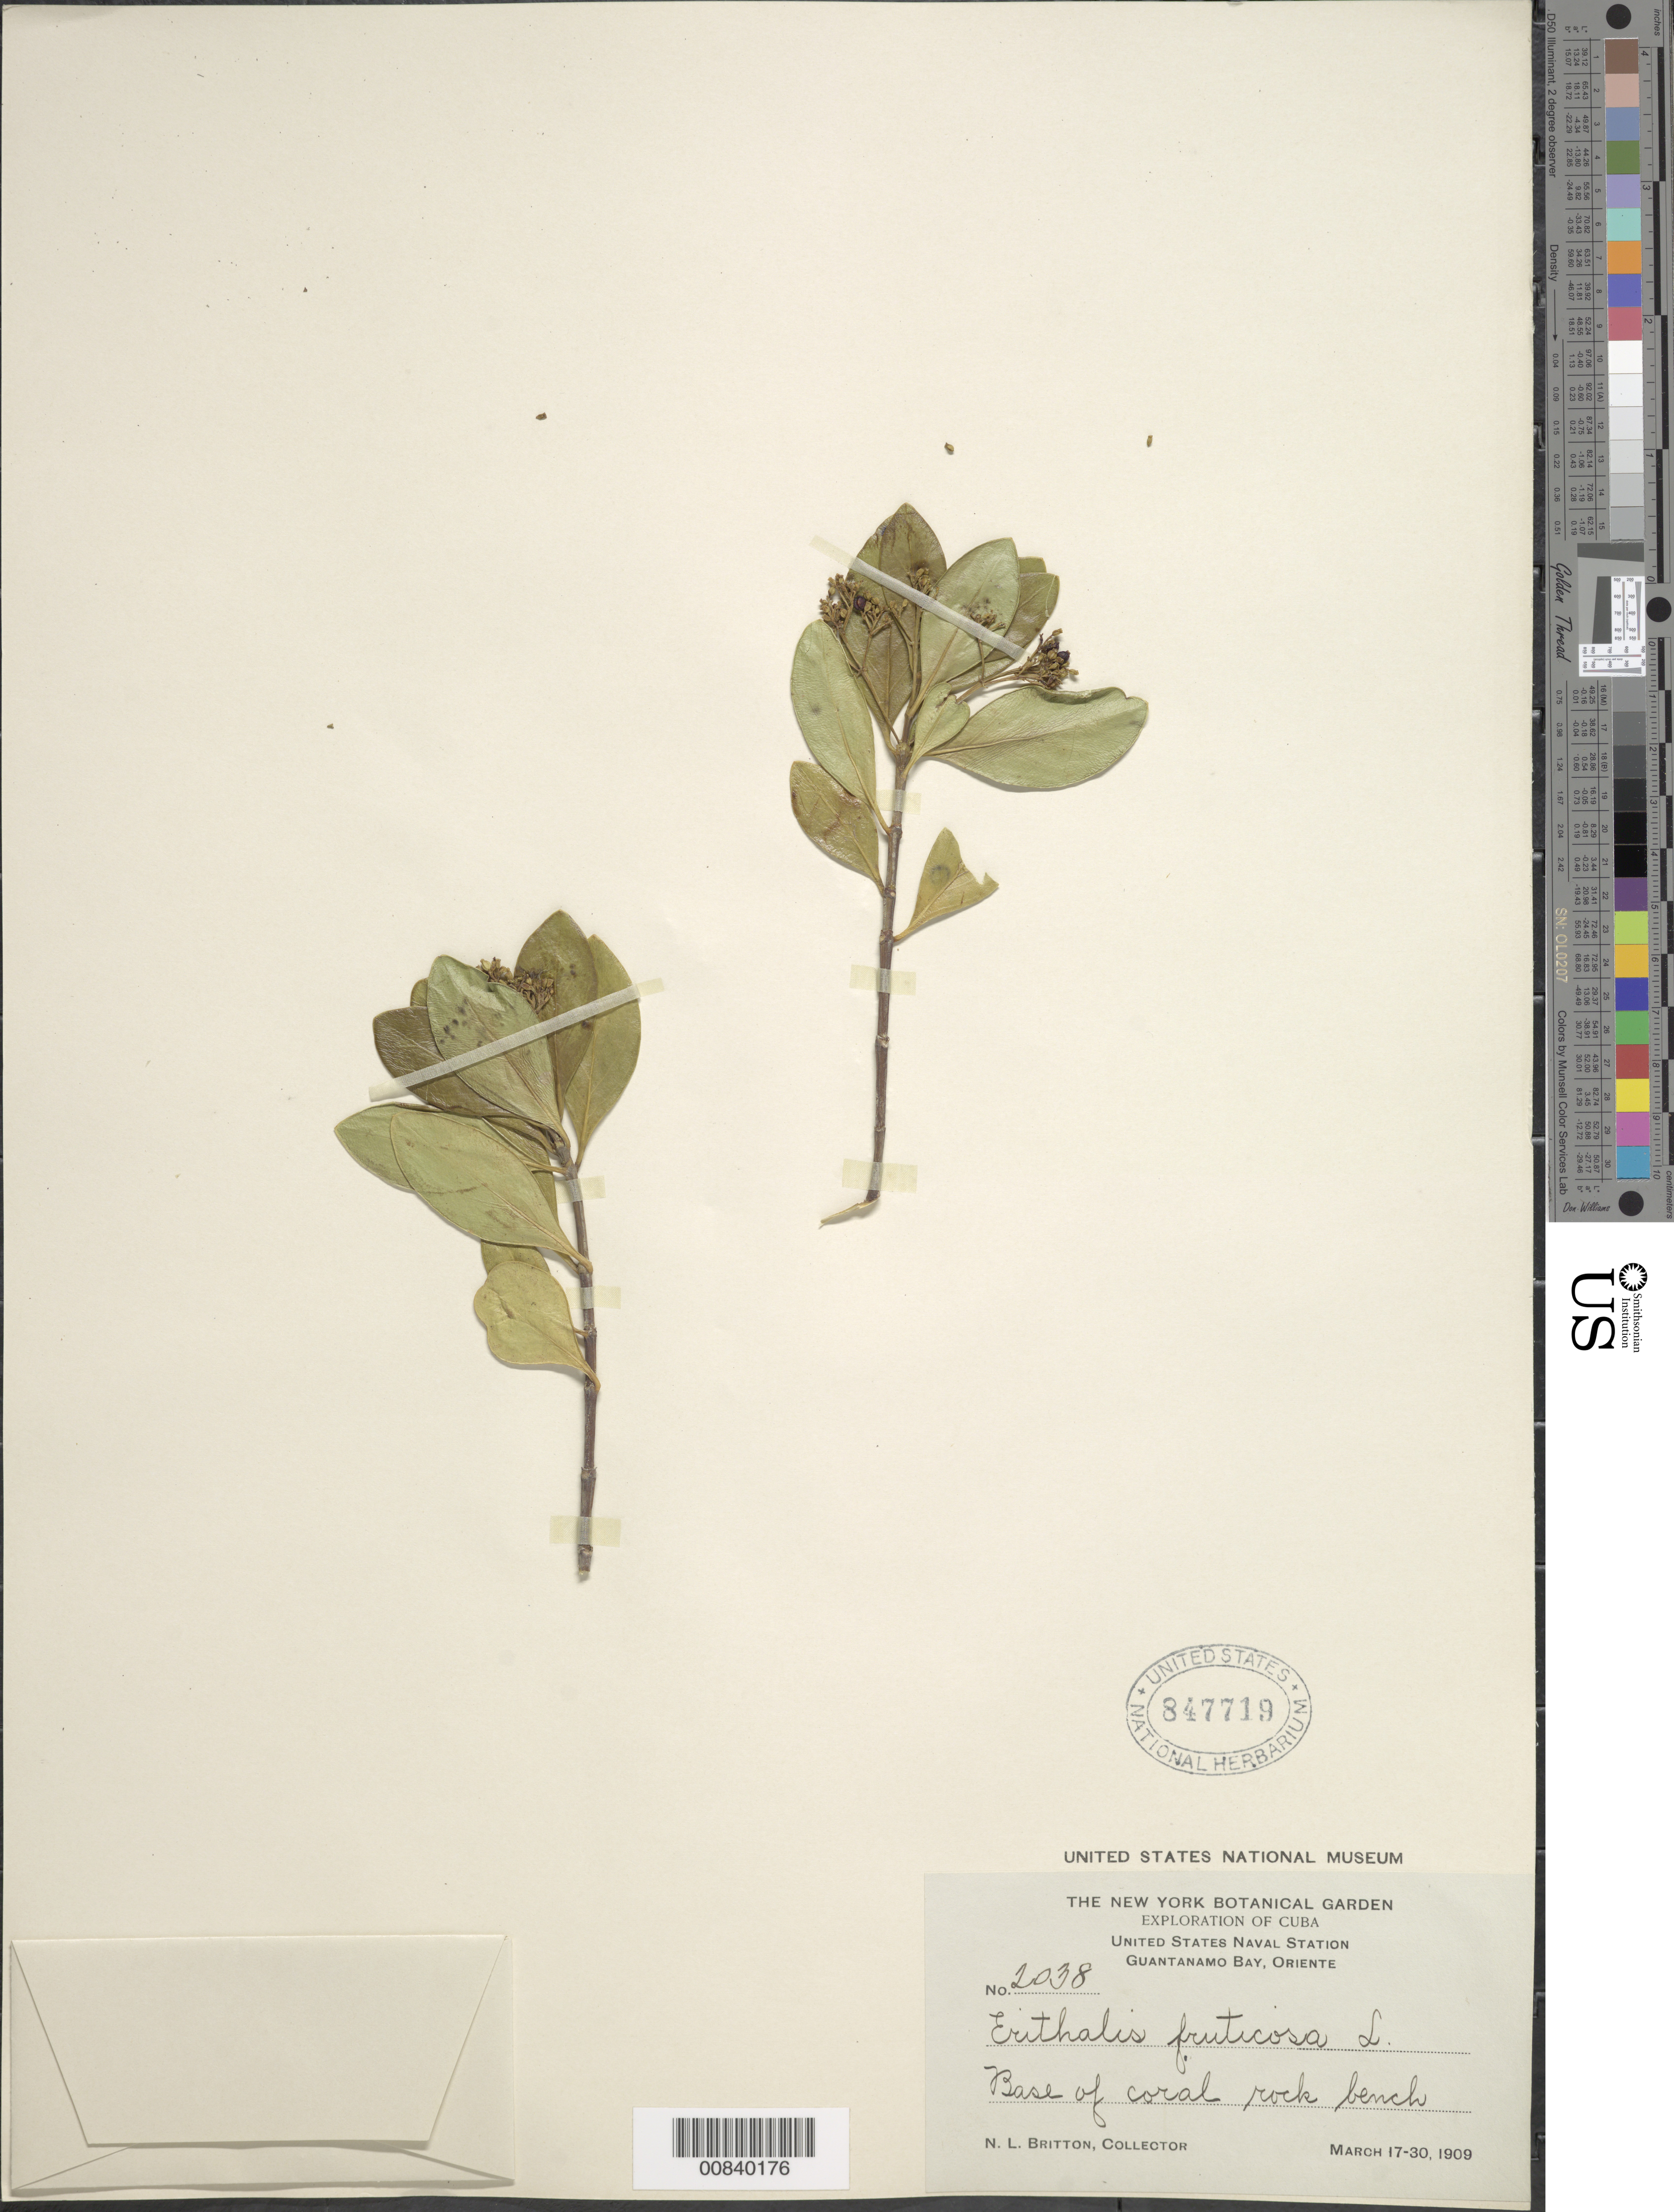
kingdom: Plantae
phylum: Tracheophyta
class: Magnoliopsida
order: Gentianales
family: Rubiaceae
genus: Erithalis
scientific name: Erithalis fruticosa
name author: L.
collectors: N. Britton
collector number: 2038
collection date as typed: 17 Mar 1909 to 30 Mar 1909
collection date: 1909-03-17/1909-03-30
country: Cuba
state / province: Santiago de Cuba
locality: Guantanamo Bay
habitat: Base of coral rock bench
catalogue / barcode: US 847719